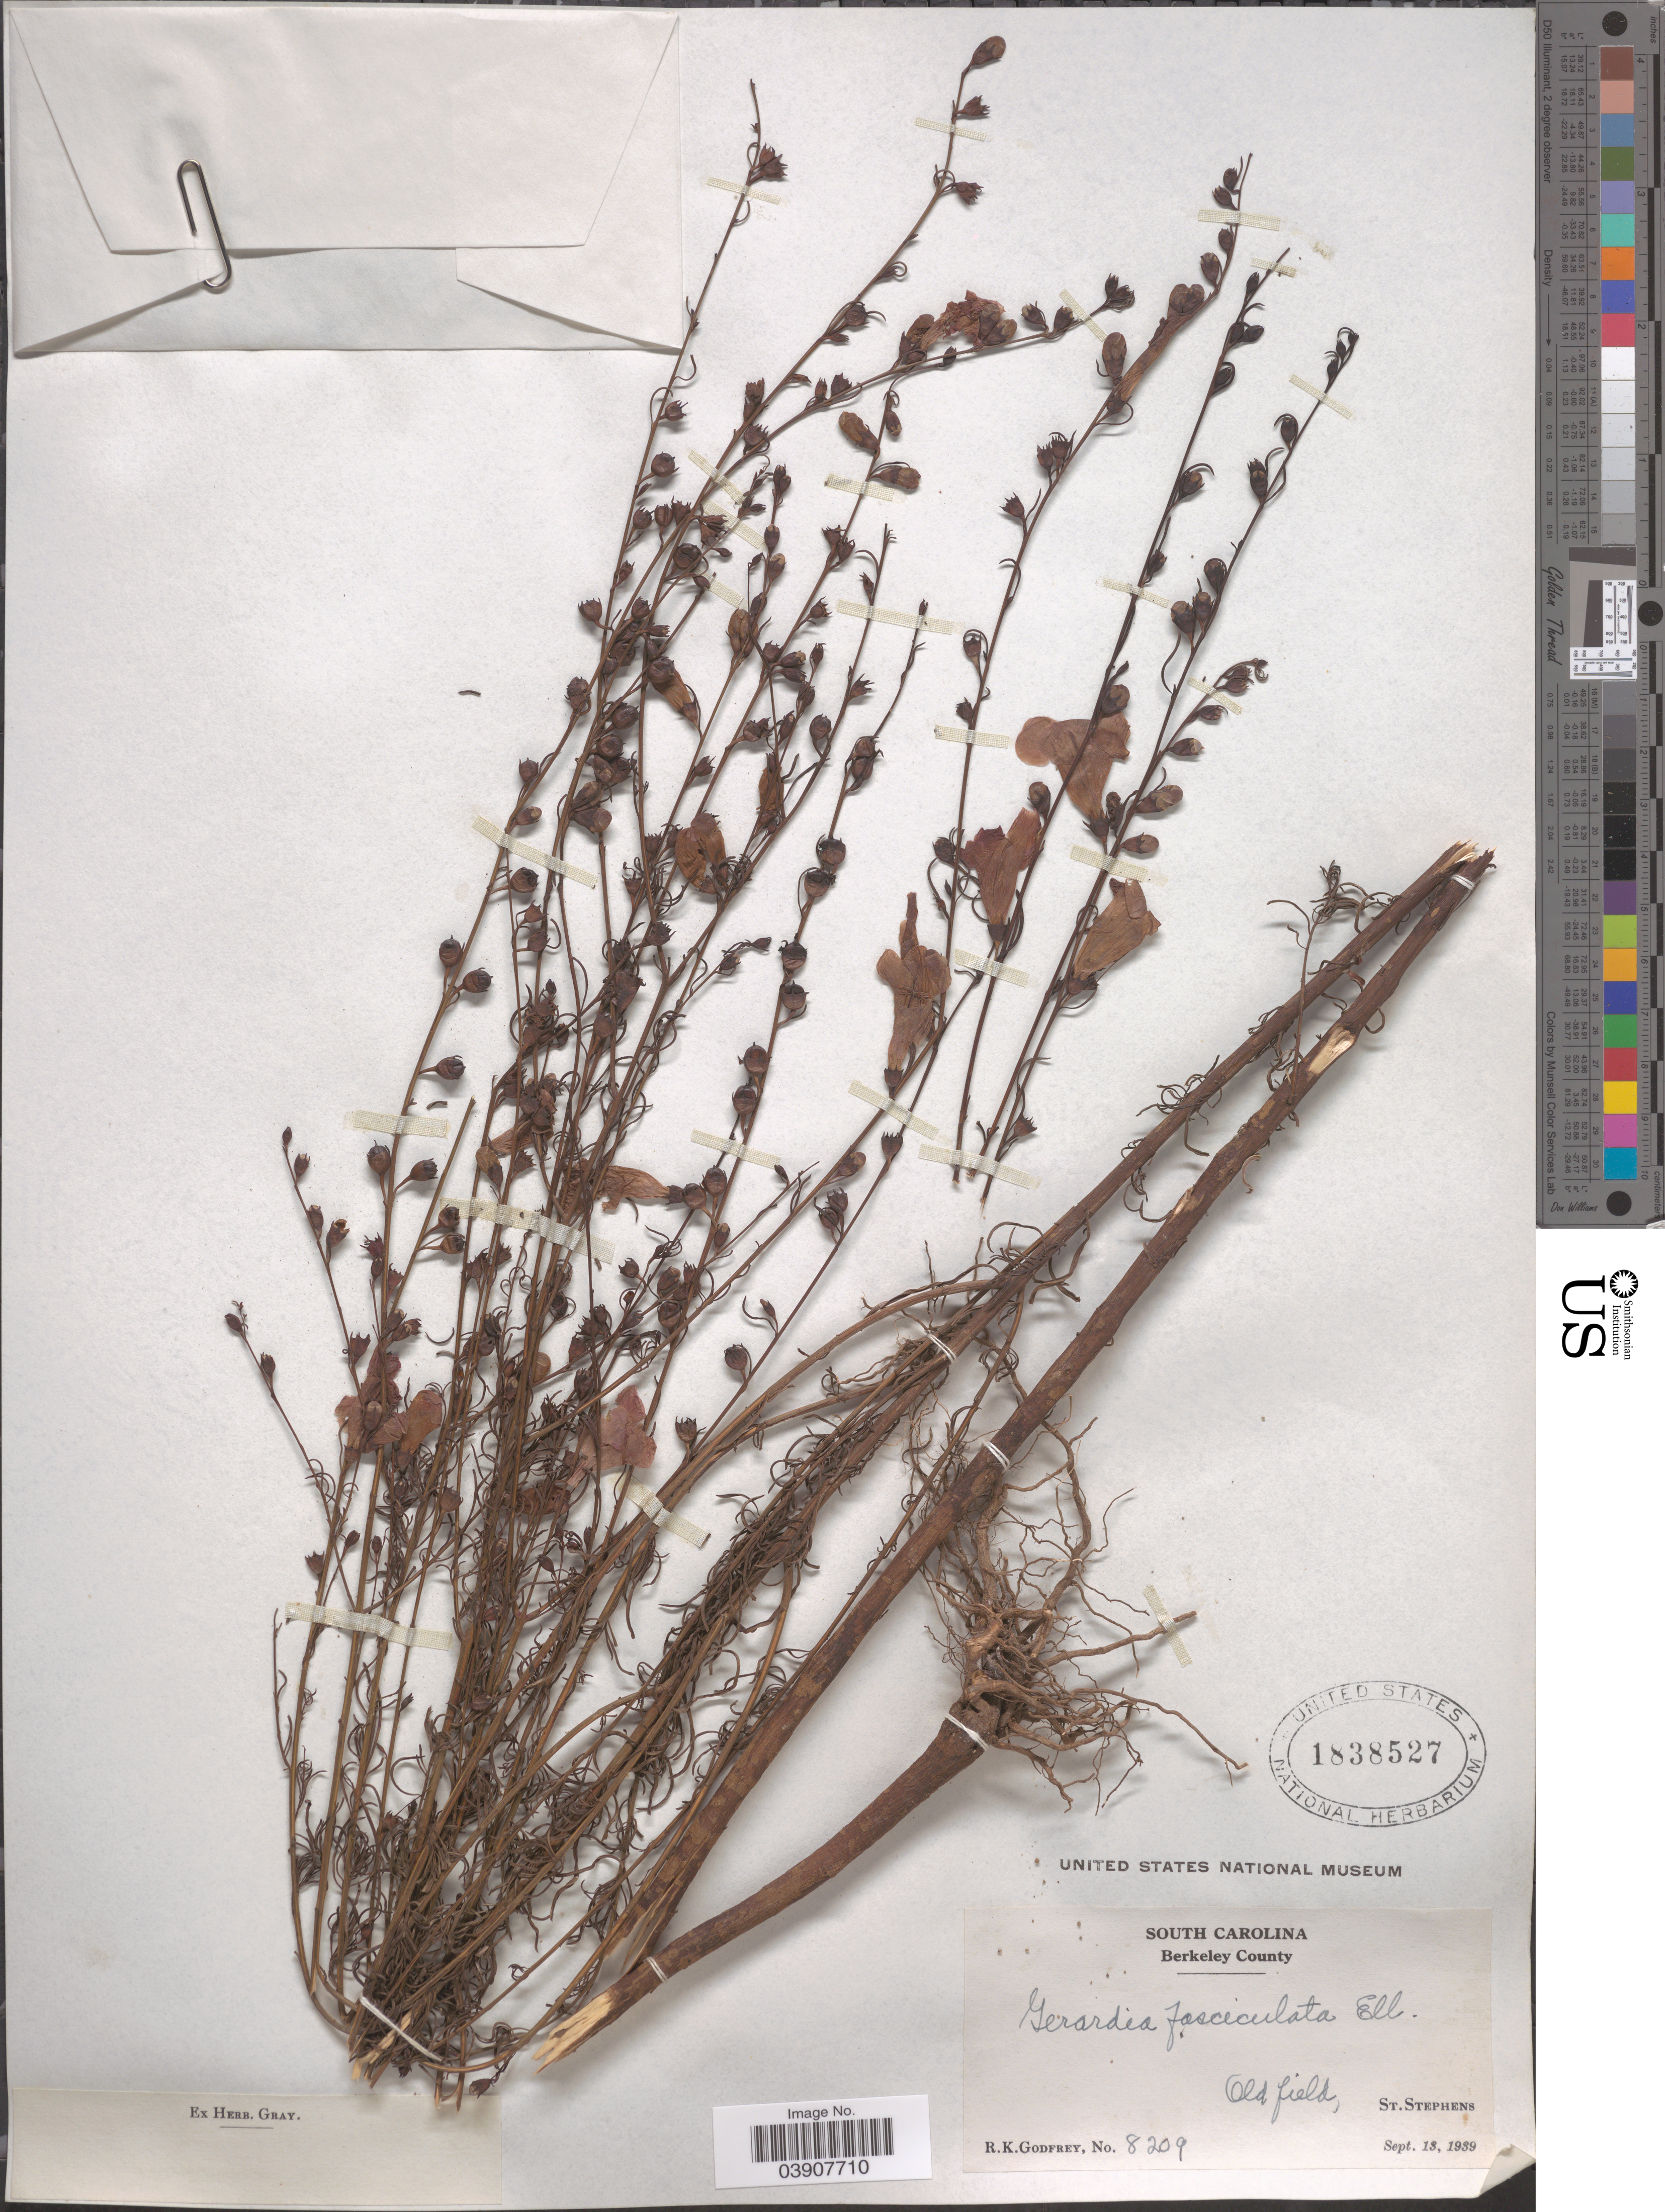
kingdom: Plantae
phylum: Tracheophyta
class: Magnoliopsida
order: Lamiales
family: Orobanchaceae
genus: Agalinis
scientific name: Agalinis fasciculata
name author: (Elliott) Raf.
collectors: R. K. Godfrey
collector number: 8209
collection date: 1939-09-13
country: United States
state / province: South Carolina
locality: Berkeley County. Old field, St. Stephens.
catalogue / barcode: US 1838527